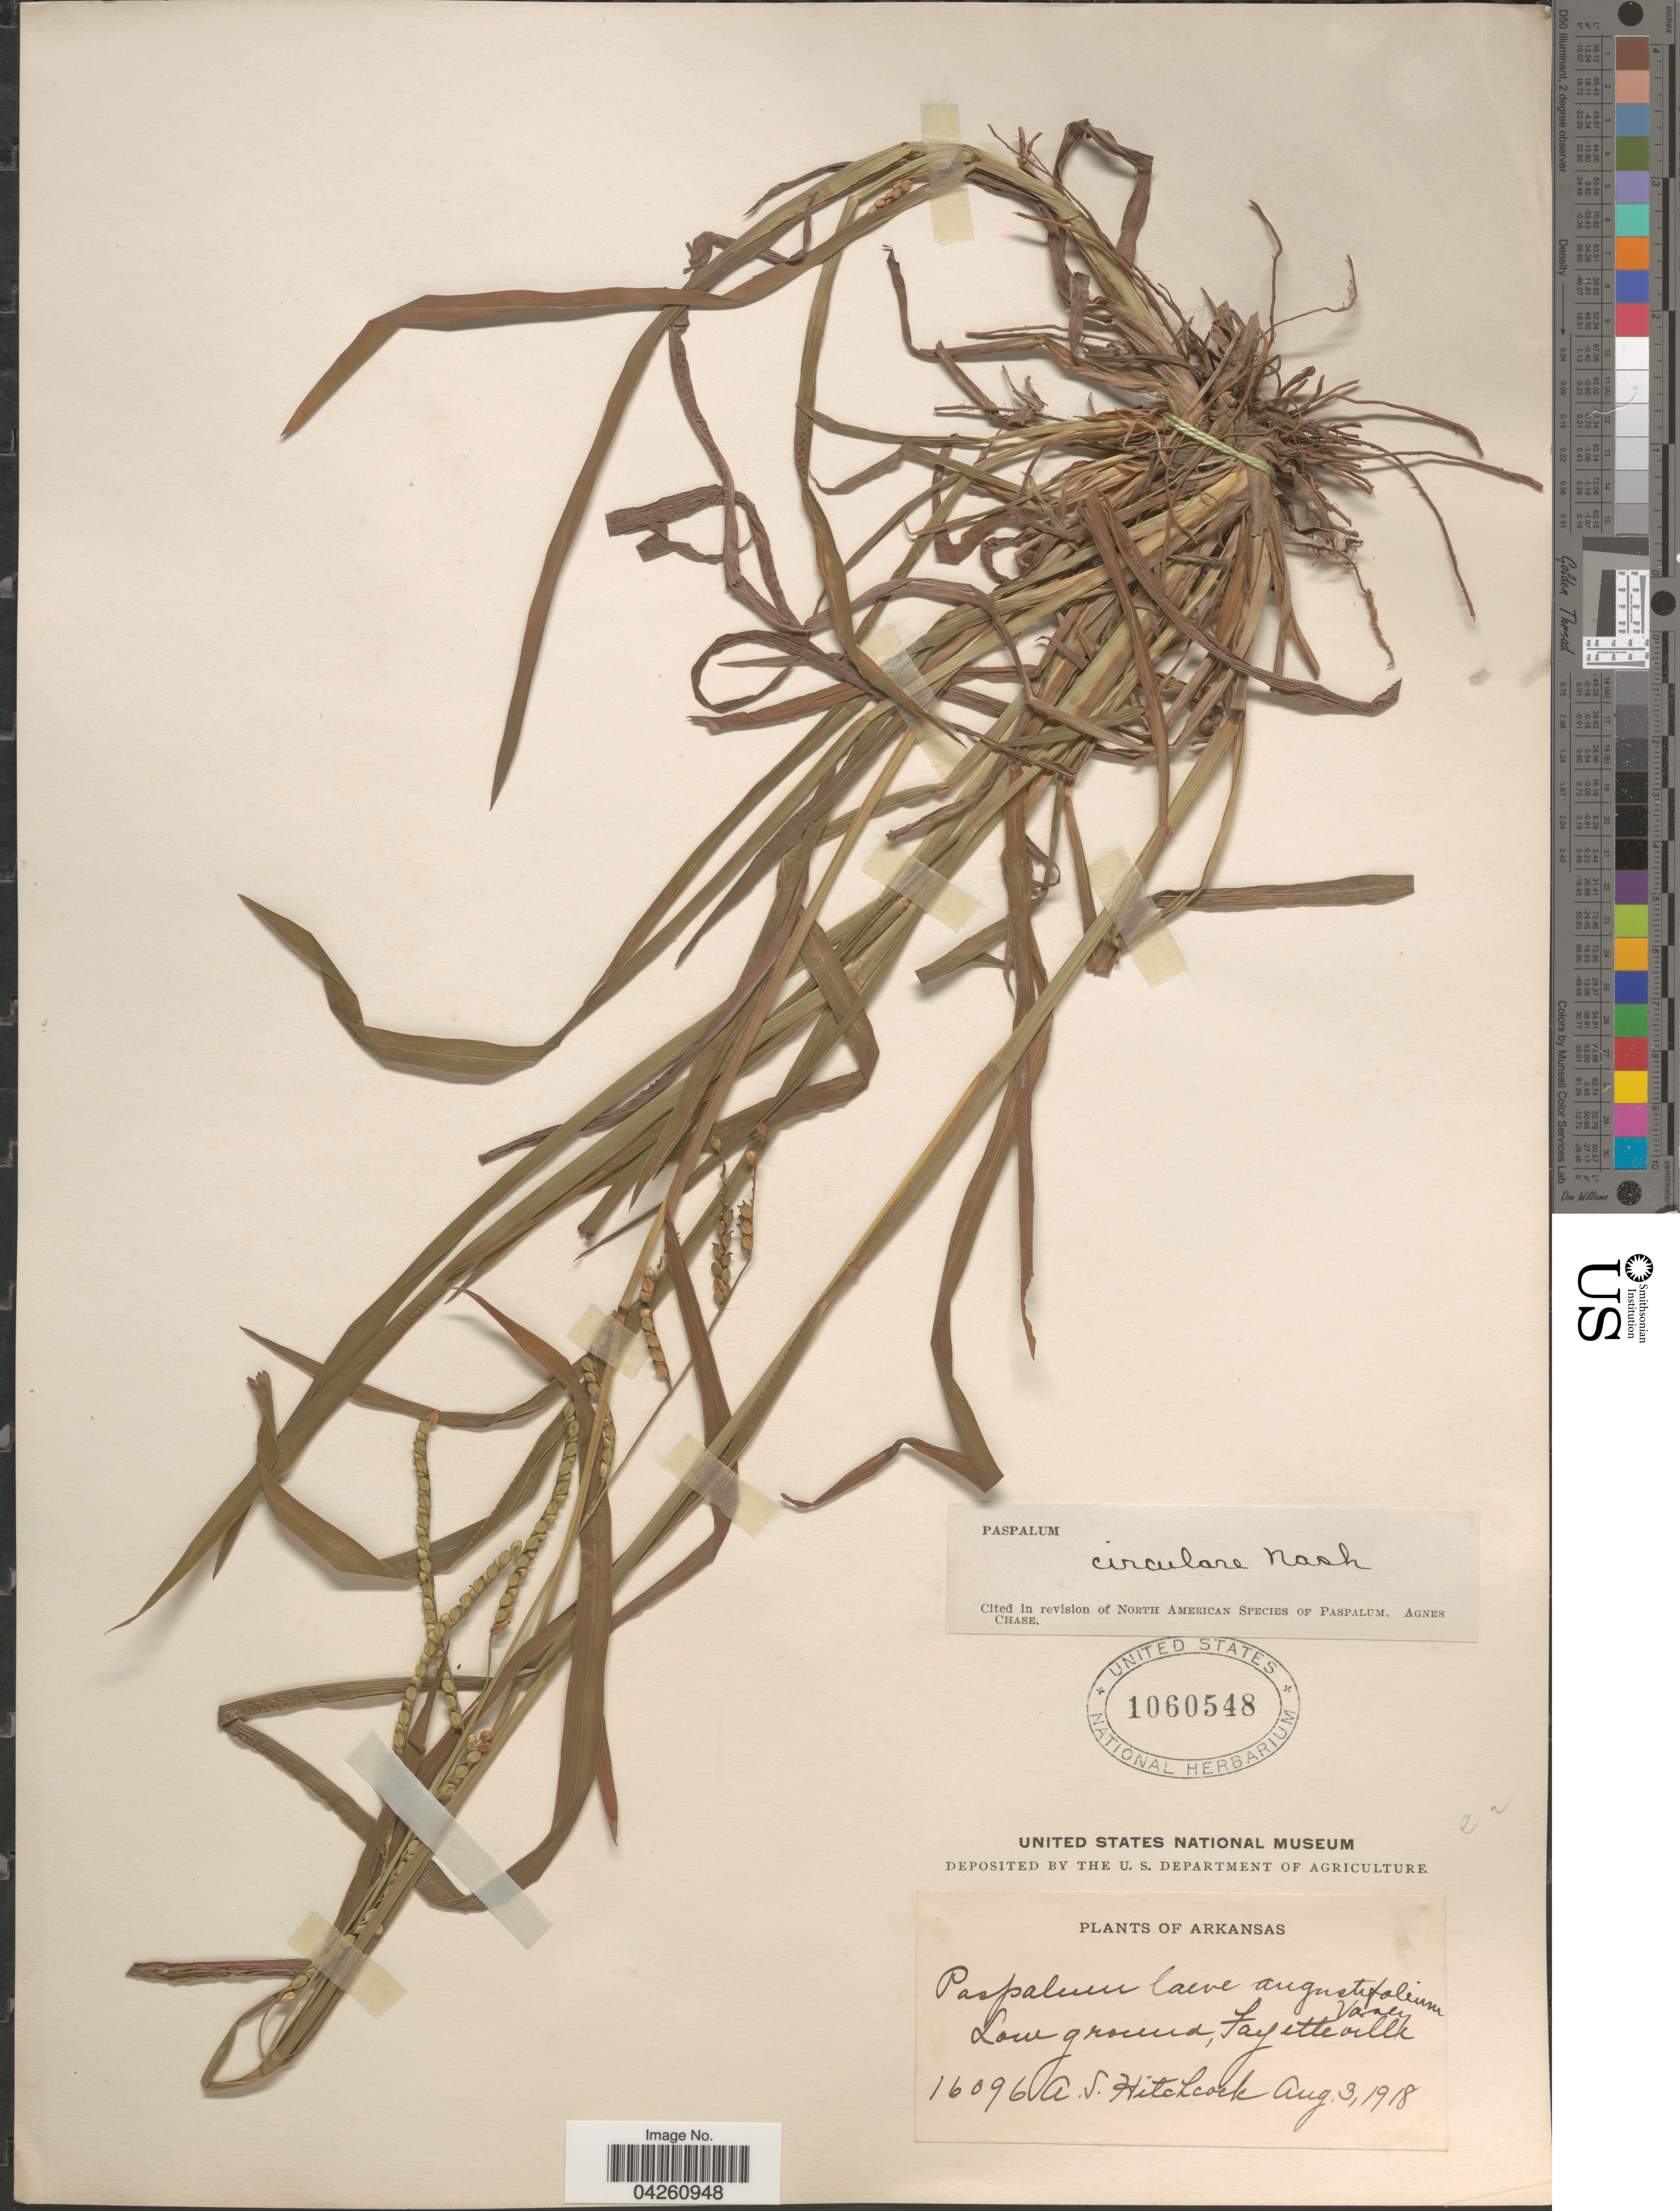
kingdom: Plantae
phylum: Tracheophyta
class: Liliopsida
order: Poales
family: Poaceae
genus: Paspalum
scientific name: Paspalum circulare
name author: Nash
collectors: A. S. Hitchcock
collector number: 16096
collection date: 1918-08-03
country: United States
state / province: Arkansas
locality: Low ground, Fayetteville.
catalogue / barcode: US 1060548